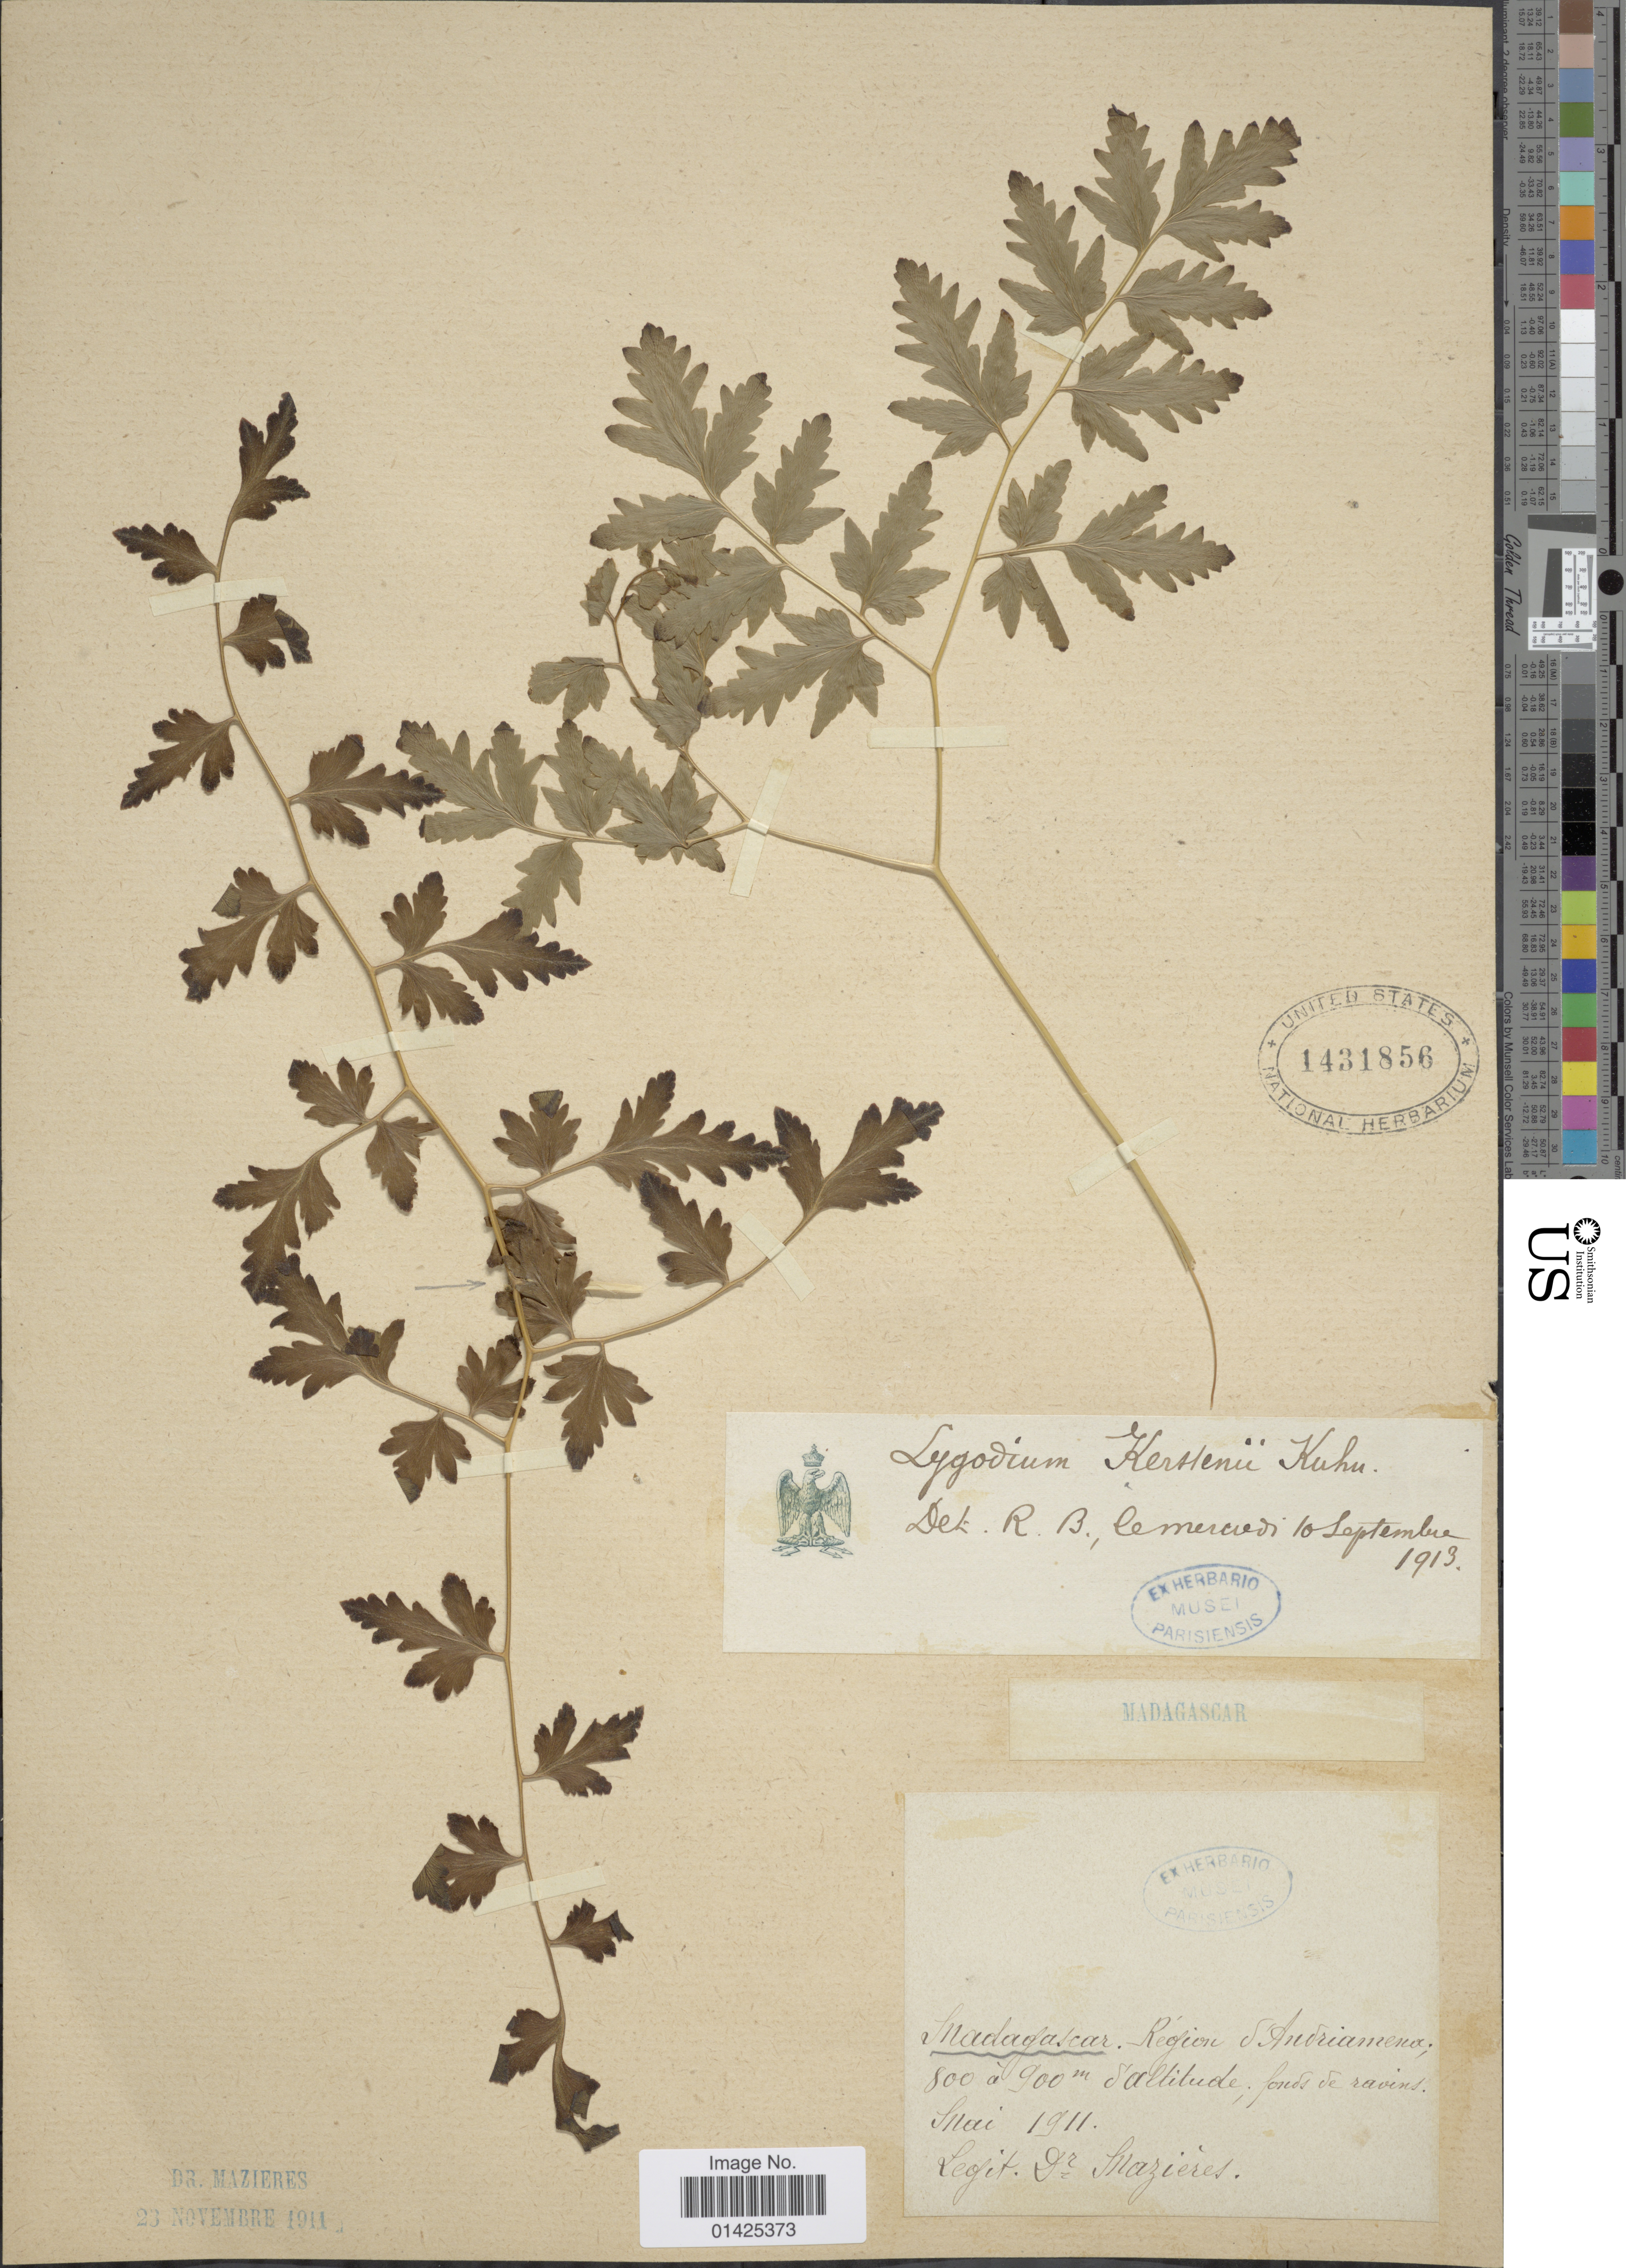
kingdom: Plantae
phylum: Tracheophyta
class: Polypodiopsida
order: Schizaeales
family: Lygodiaceae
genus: Lygodium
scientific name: Lygodium kerstenii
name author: Kuhn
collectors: Mazieres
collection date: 1911-05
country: Madagascar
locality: Region Andriamena.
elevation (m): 800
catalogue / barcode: US 1431856